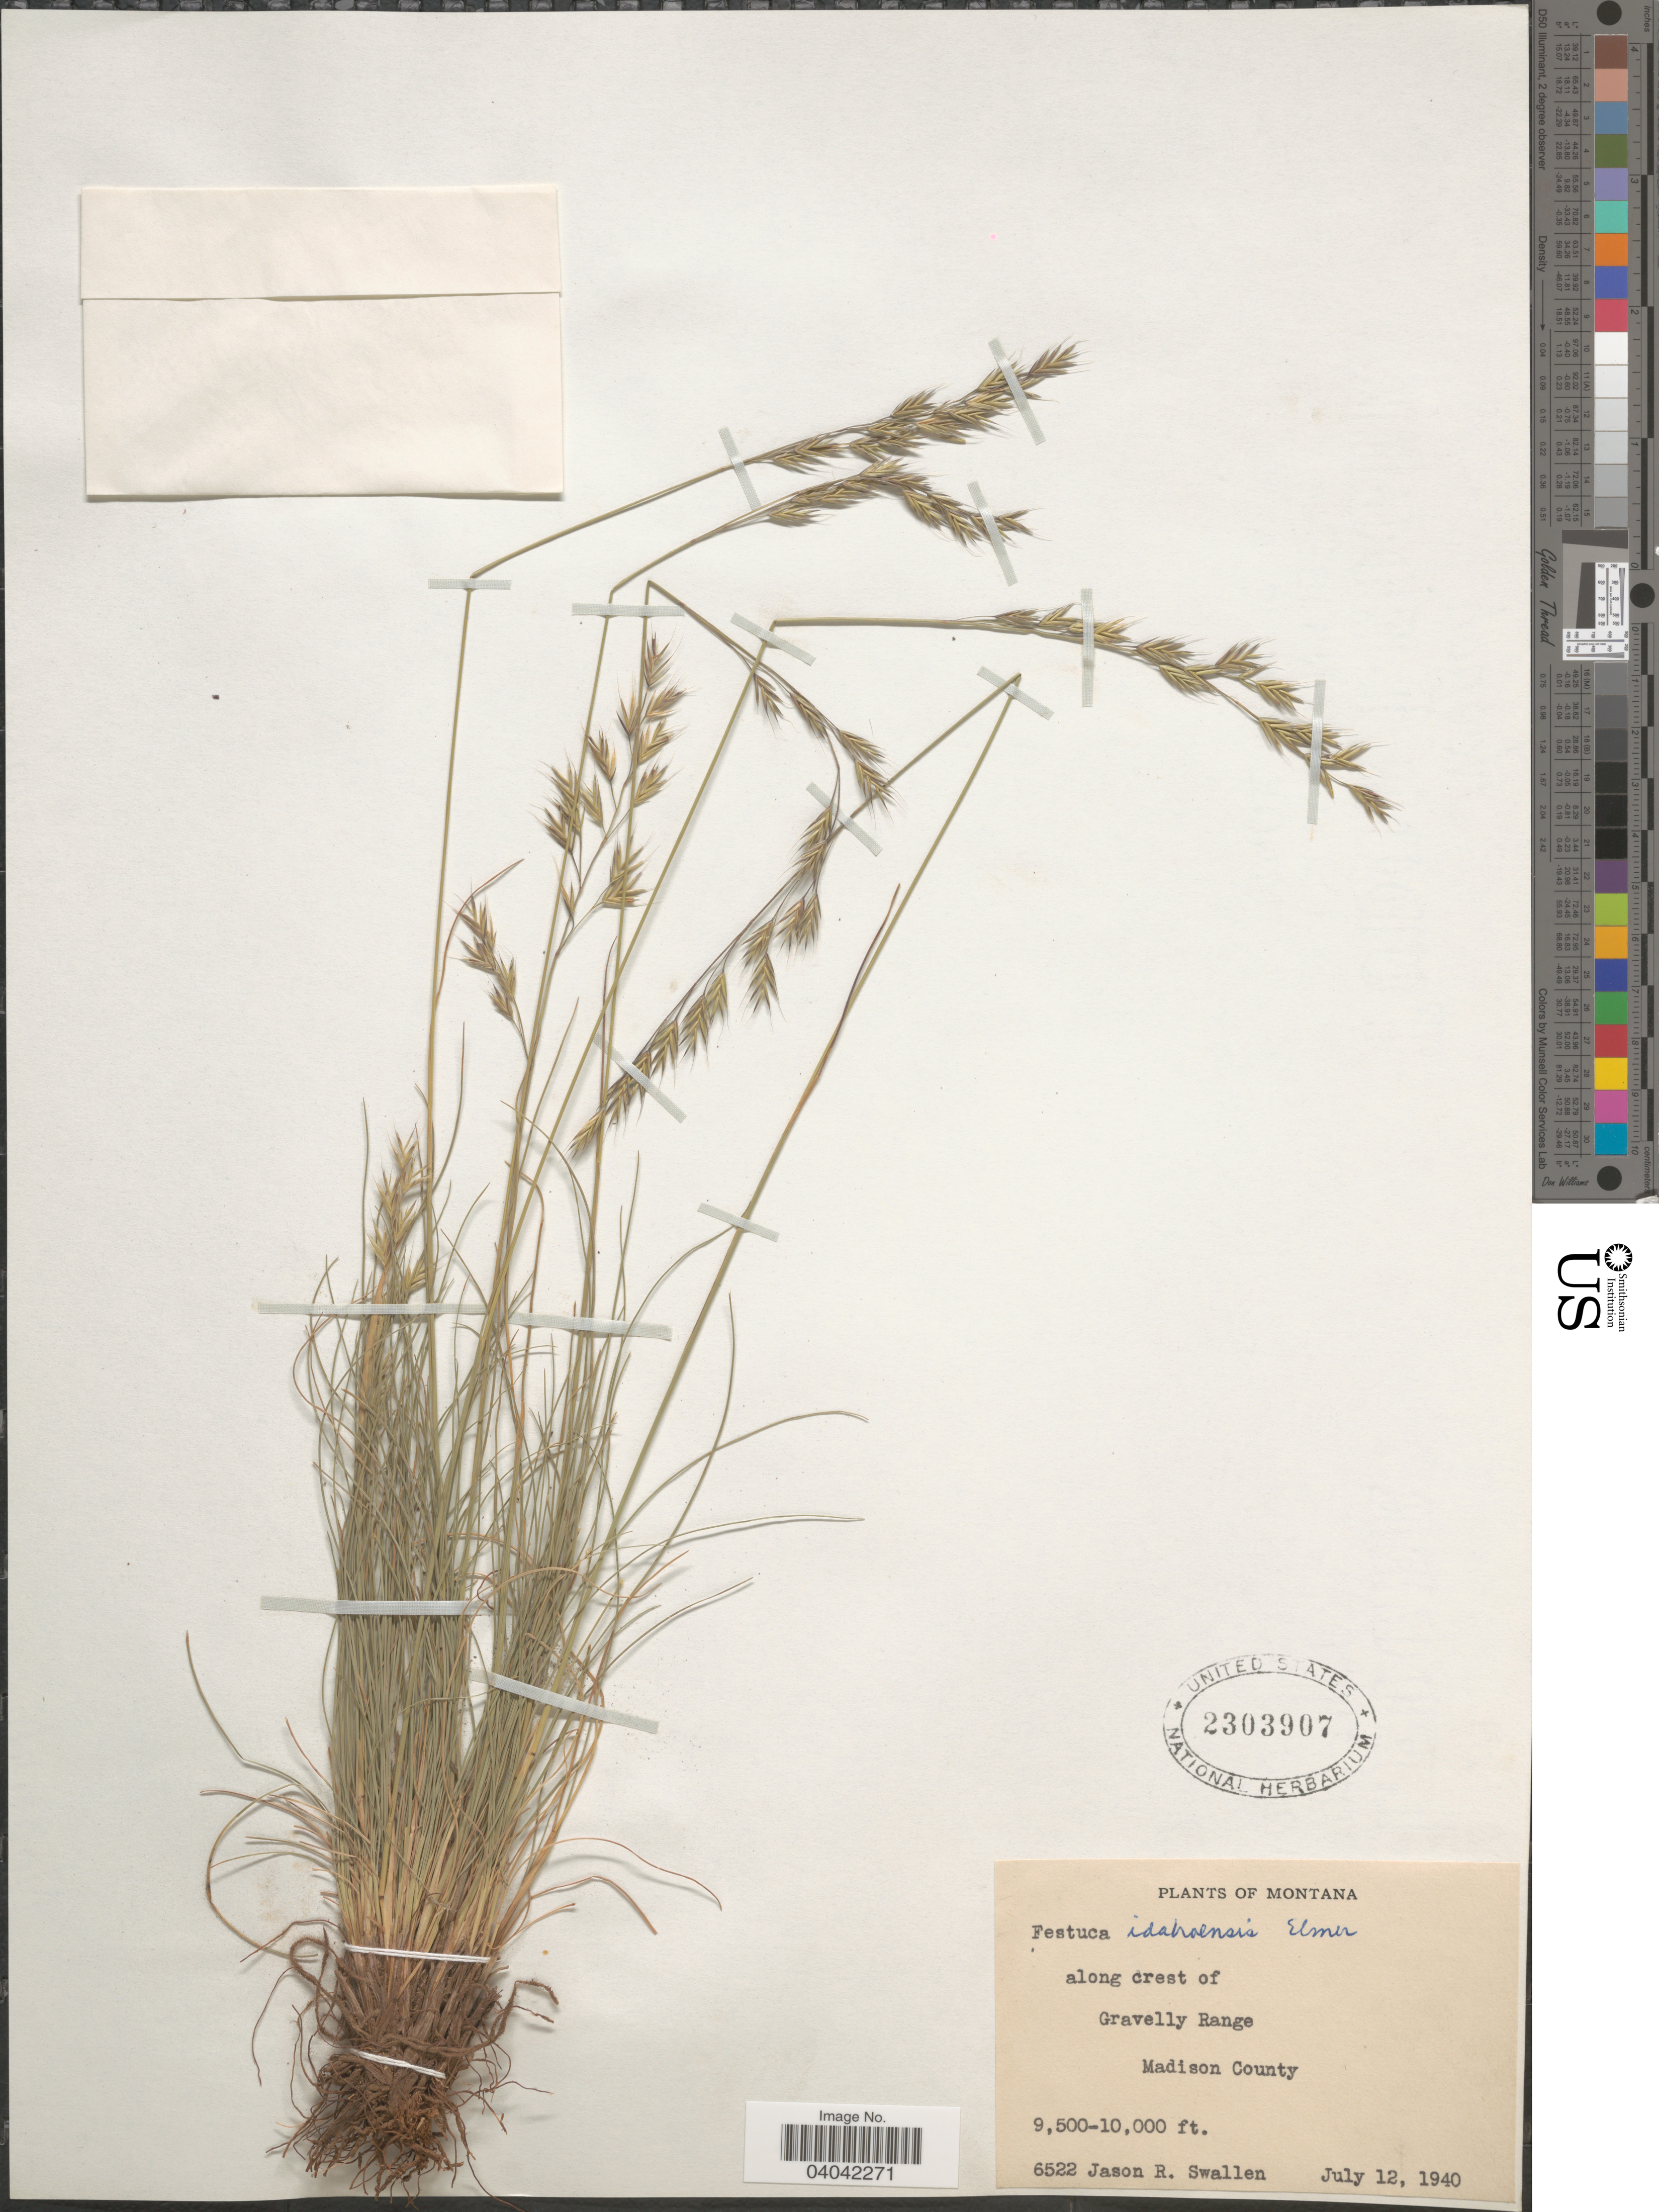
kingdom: Plantae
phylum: Tracheophyta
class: Liliopsida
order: Poales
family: Poaceae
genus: Festuca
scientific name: Festuca idahoensis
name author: Elmer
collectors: J. R. Swallen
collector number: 6522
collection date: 1940-07-12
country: United States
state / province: Montana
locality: Along crest of Gravelly Range. Madison County.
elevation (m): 2896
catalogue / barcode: US 2303907